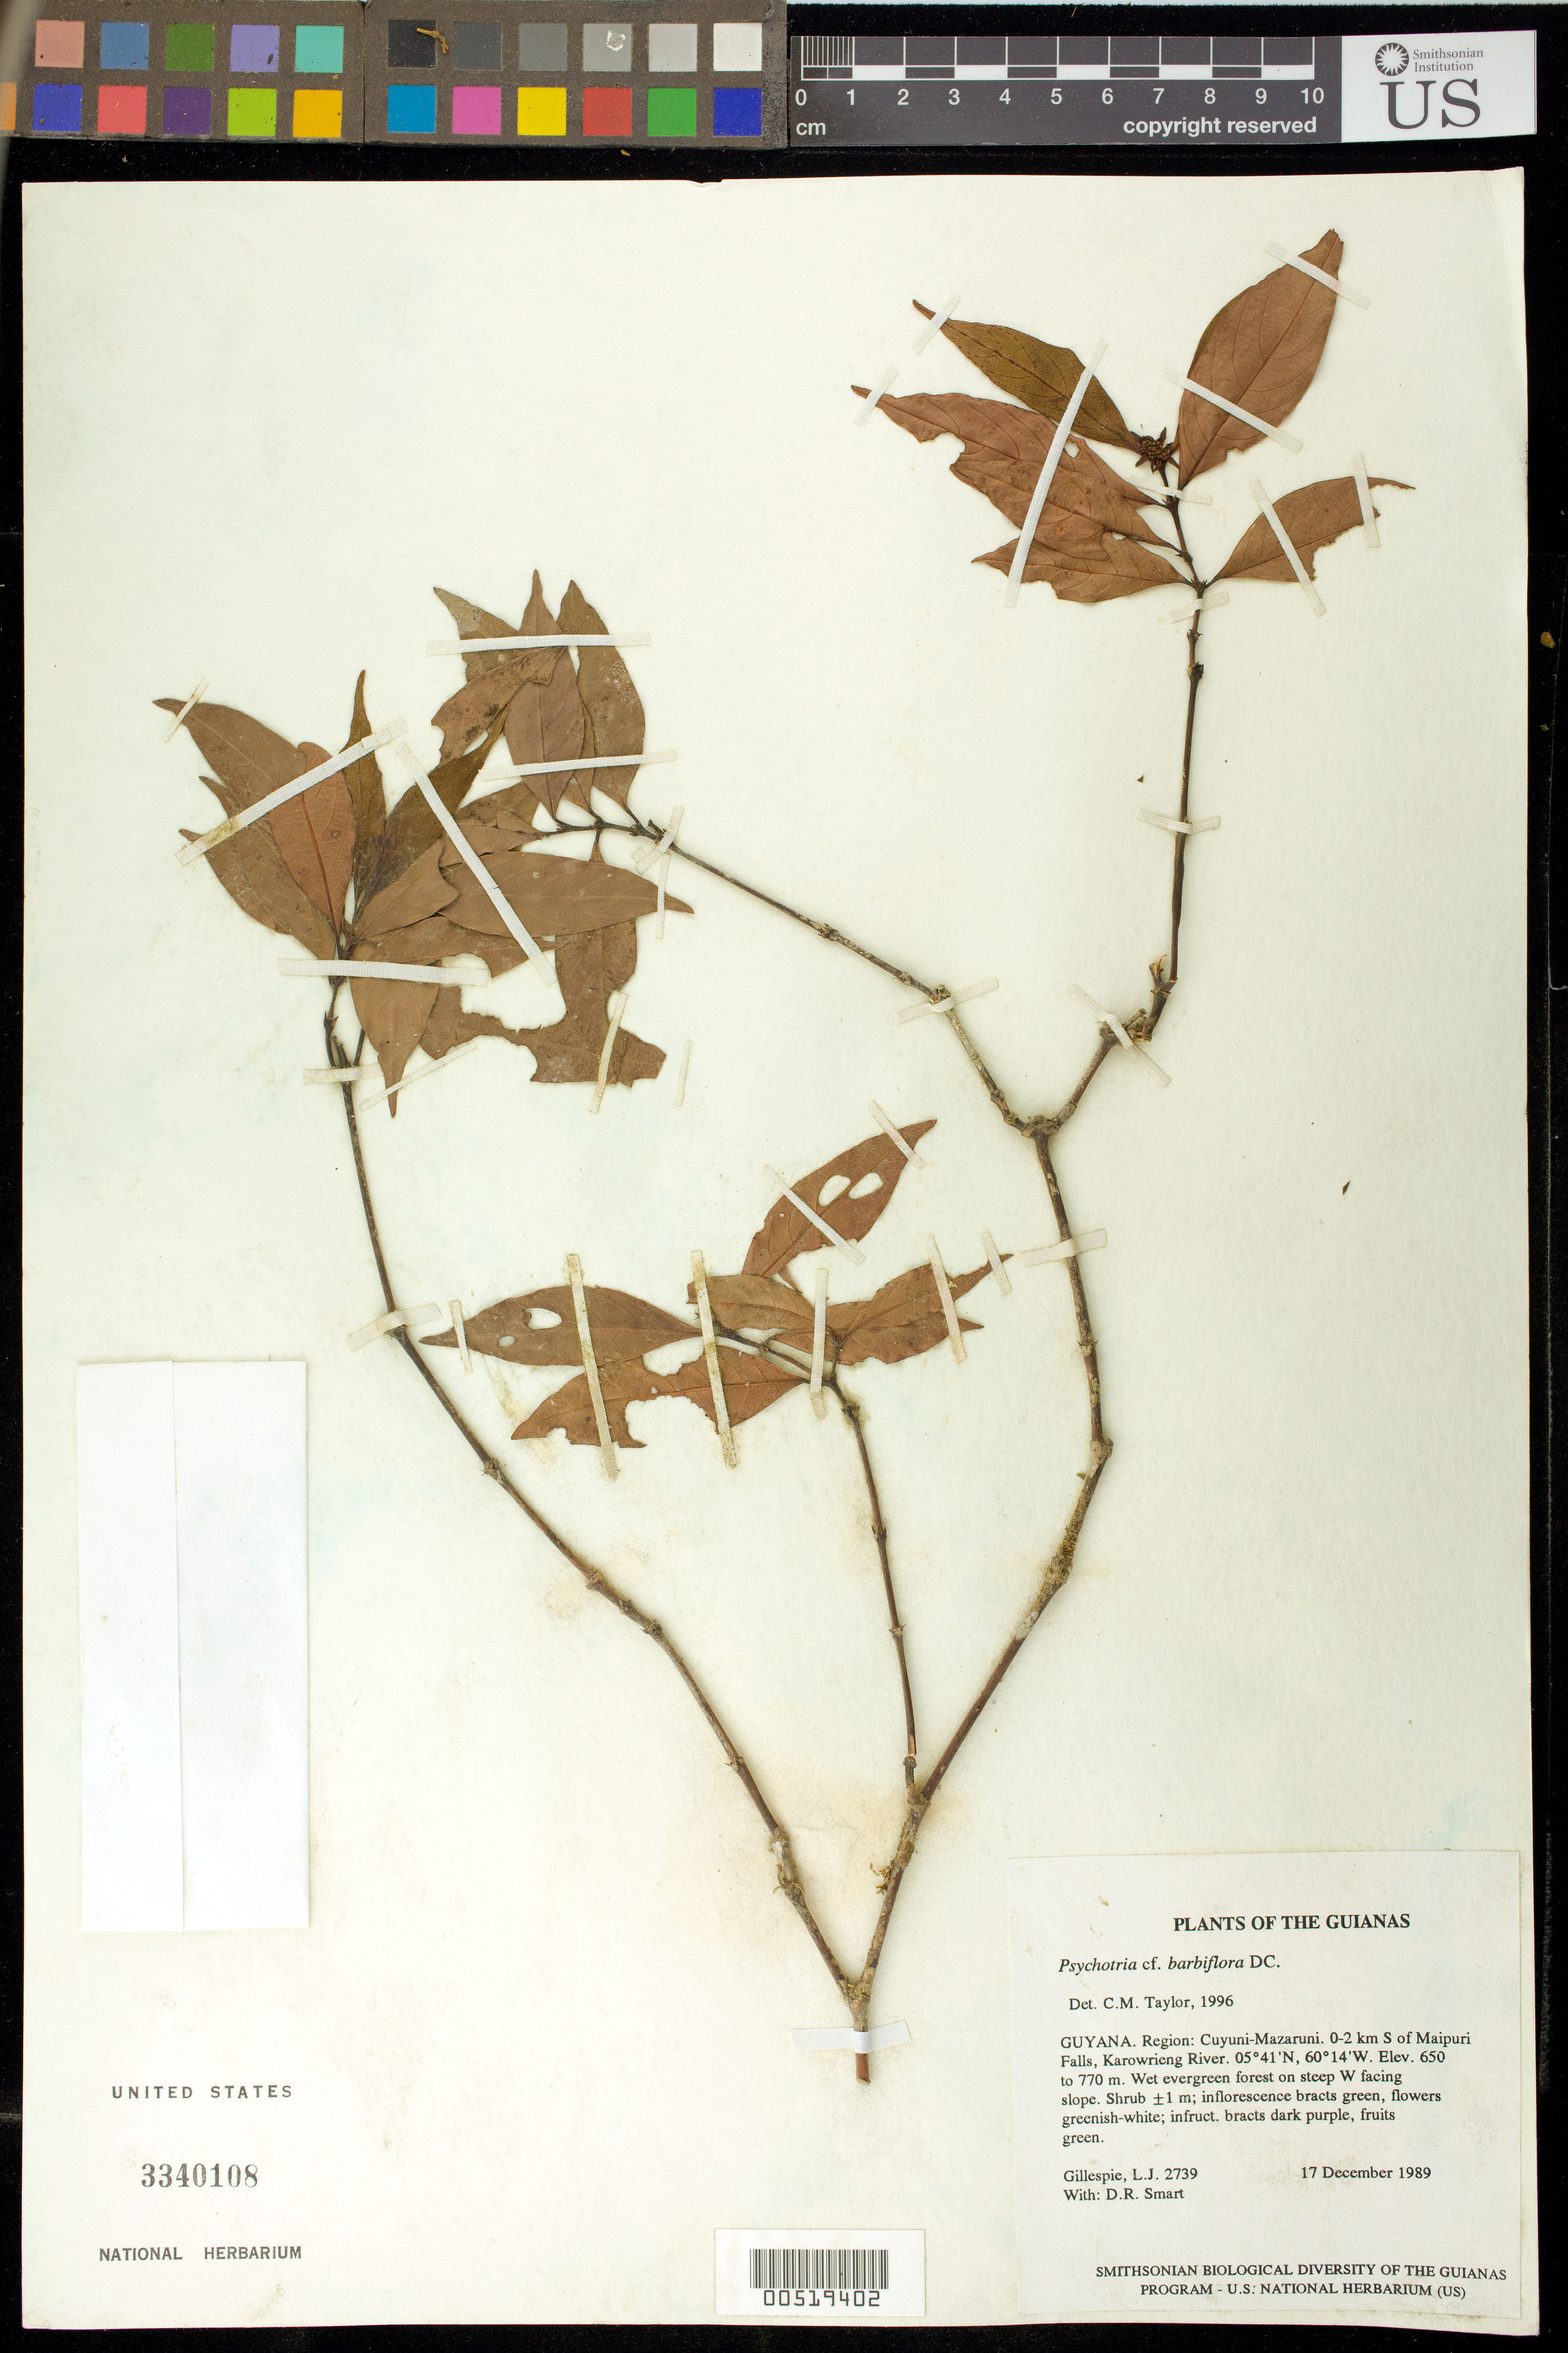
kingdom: Plantae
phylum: Tracheophyta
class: Magnoliopsida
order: Gentianales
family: Rubiaceae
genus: Palicourea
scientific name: Palicourea hoffmannseggiana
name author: (Roem. & Schult.) Borhidi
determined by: Kirkbride, J. H., Jr.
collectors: L. J. Gillespie & D. R. Smart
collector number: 2739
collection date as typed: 17 December 1989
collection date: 1989-12-17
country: Guyana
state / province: Cuyuni-Mazaruni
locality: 0-2 km S of Maipuri Falls, Karowrieng River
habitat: Wet evergreen forest on steep W facing slope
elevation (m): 650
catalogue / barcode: US 3340108